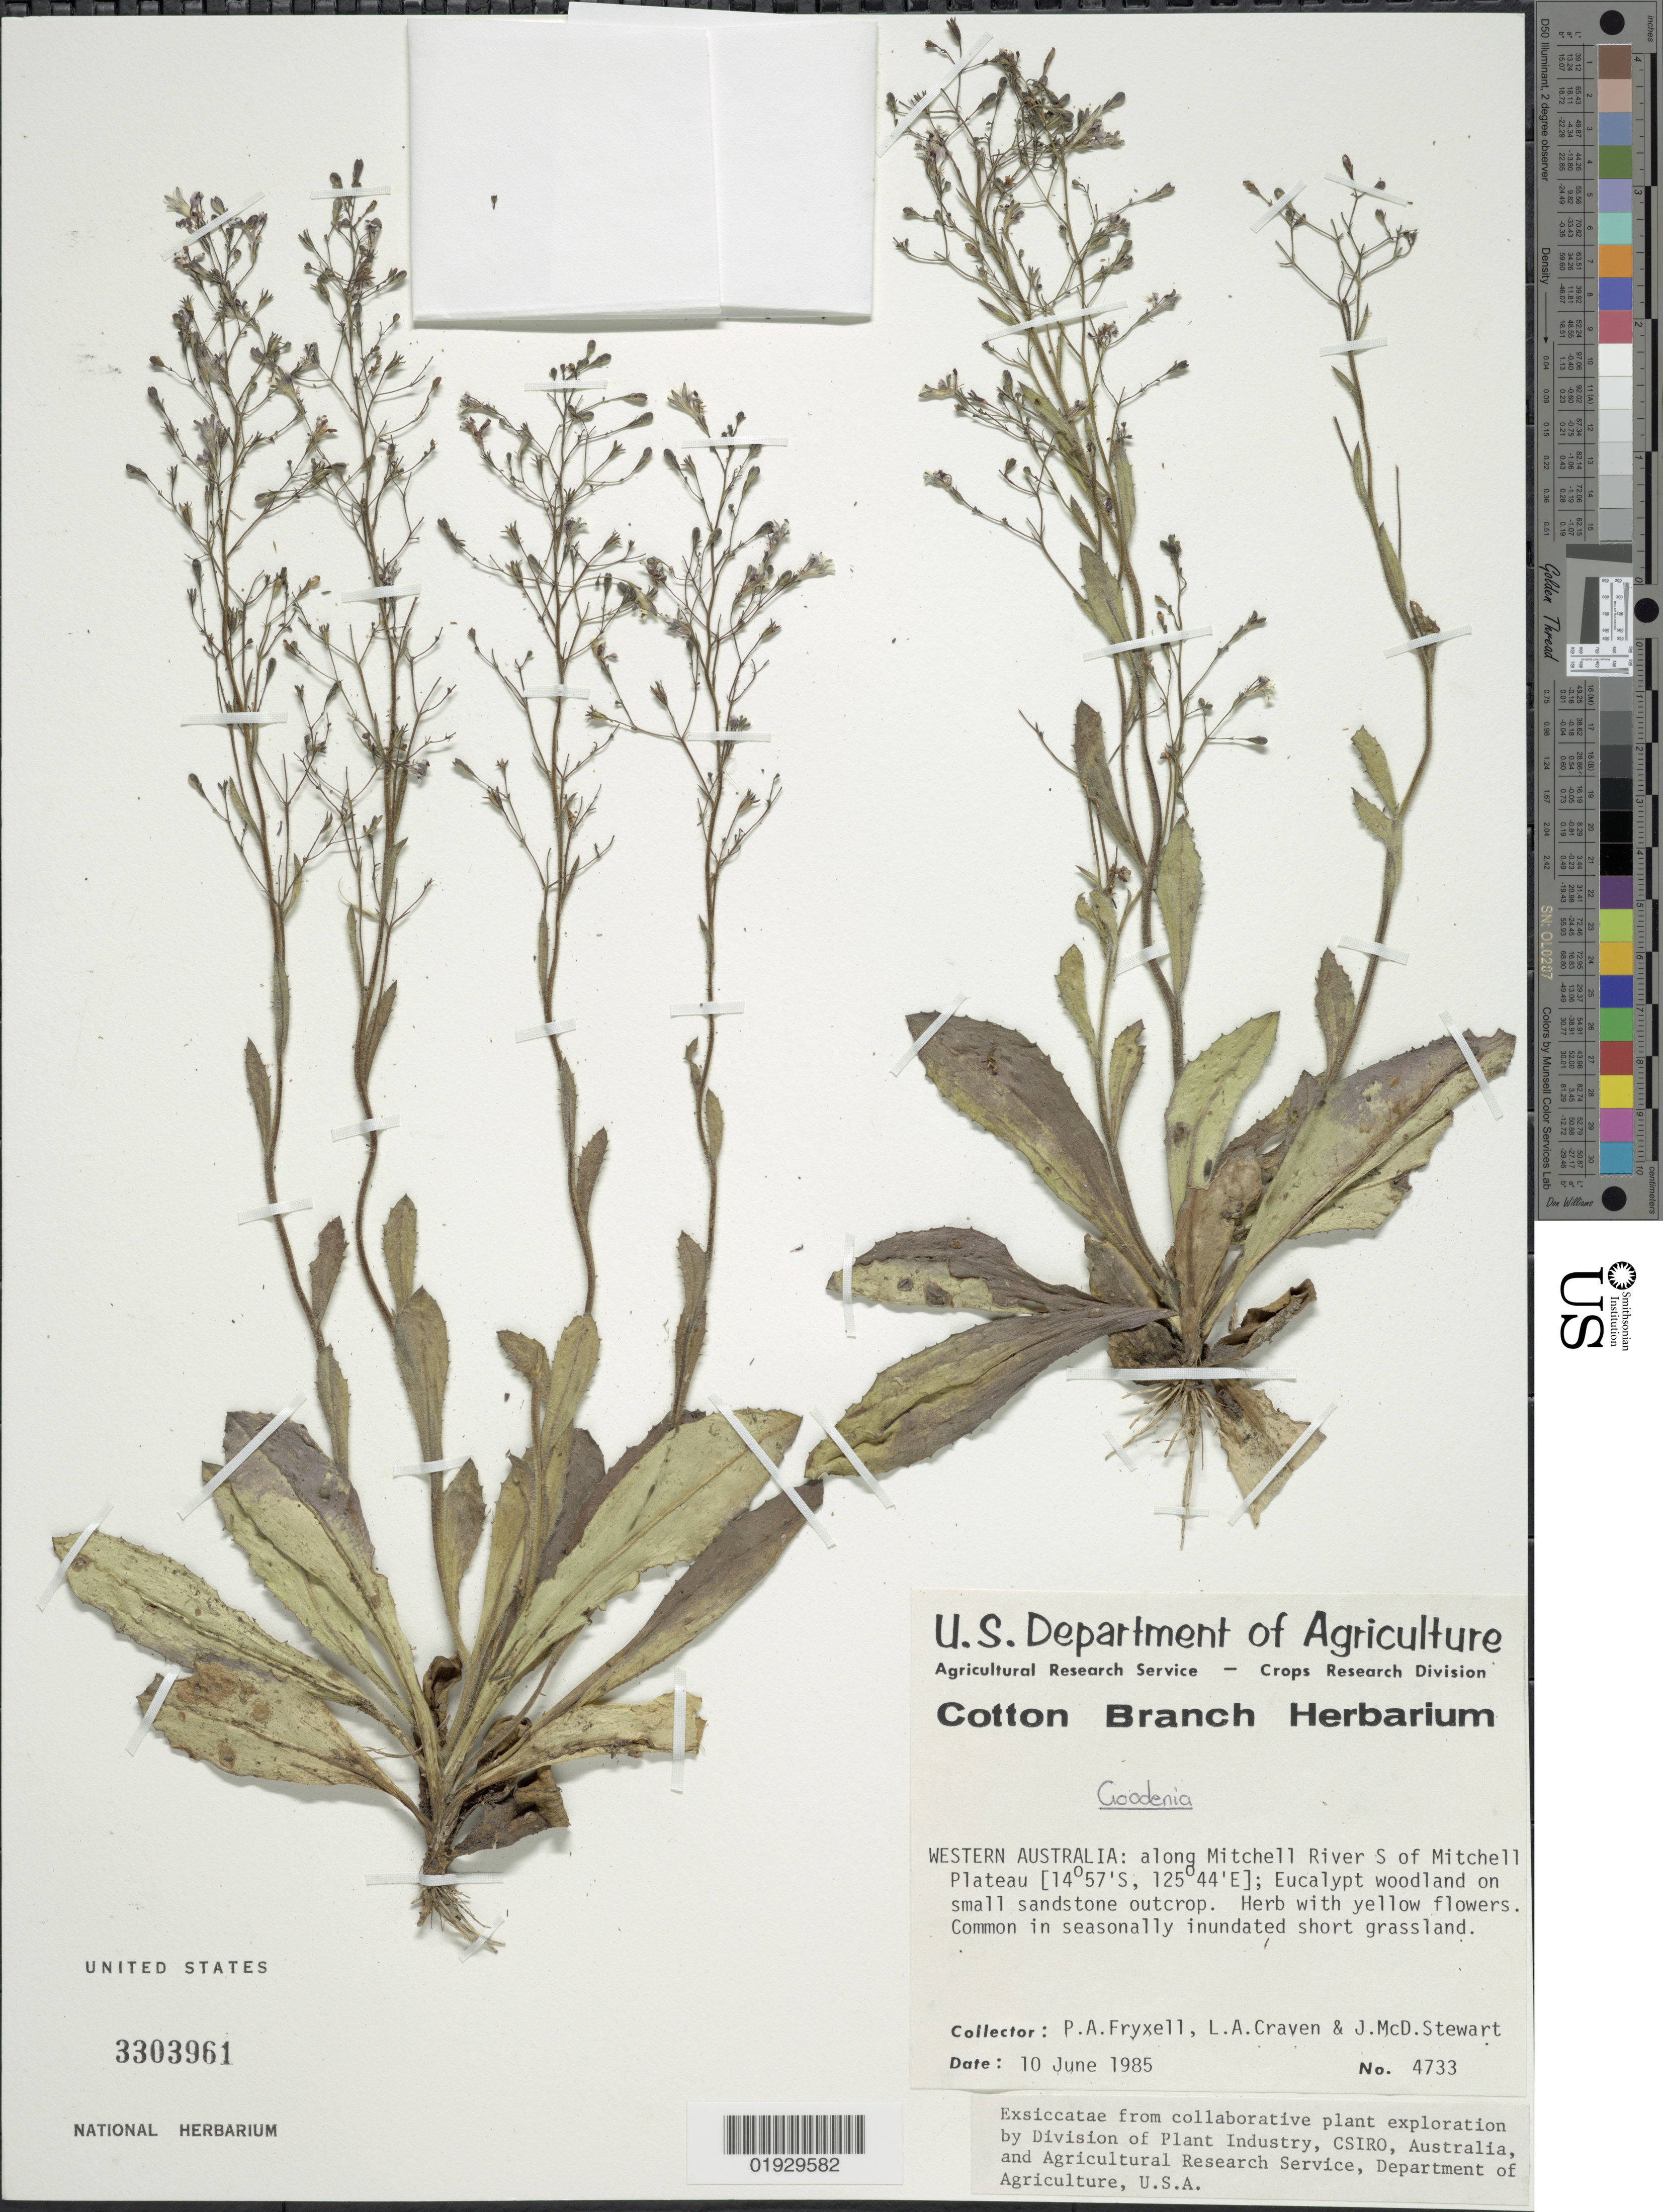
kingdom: Plantae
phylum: Tracheophyta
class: Magnoliopsida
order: Asterales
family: Goodeniaceae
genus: Goodenia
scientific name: Goodenia sp.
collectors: P. A. Fryxell, L. A. Craven & J. Stewart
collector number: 4733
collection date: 1985-06-10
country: Australia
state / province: Western Australia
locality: Along Mitchell River S of Mitchell Plateau.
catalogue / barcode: US 3303961